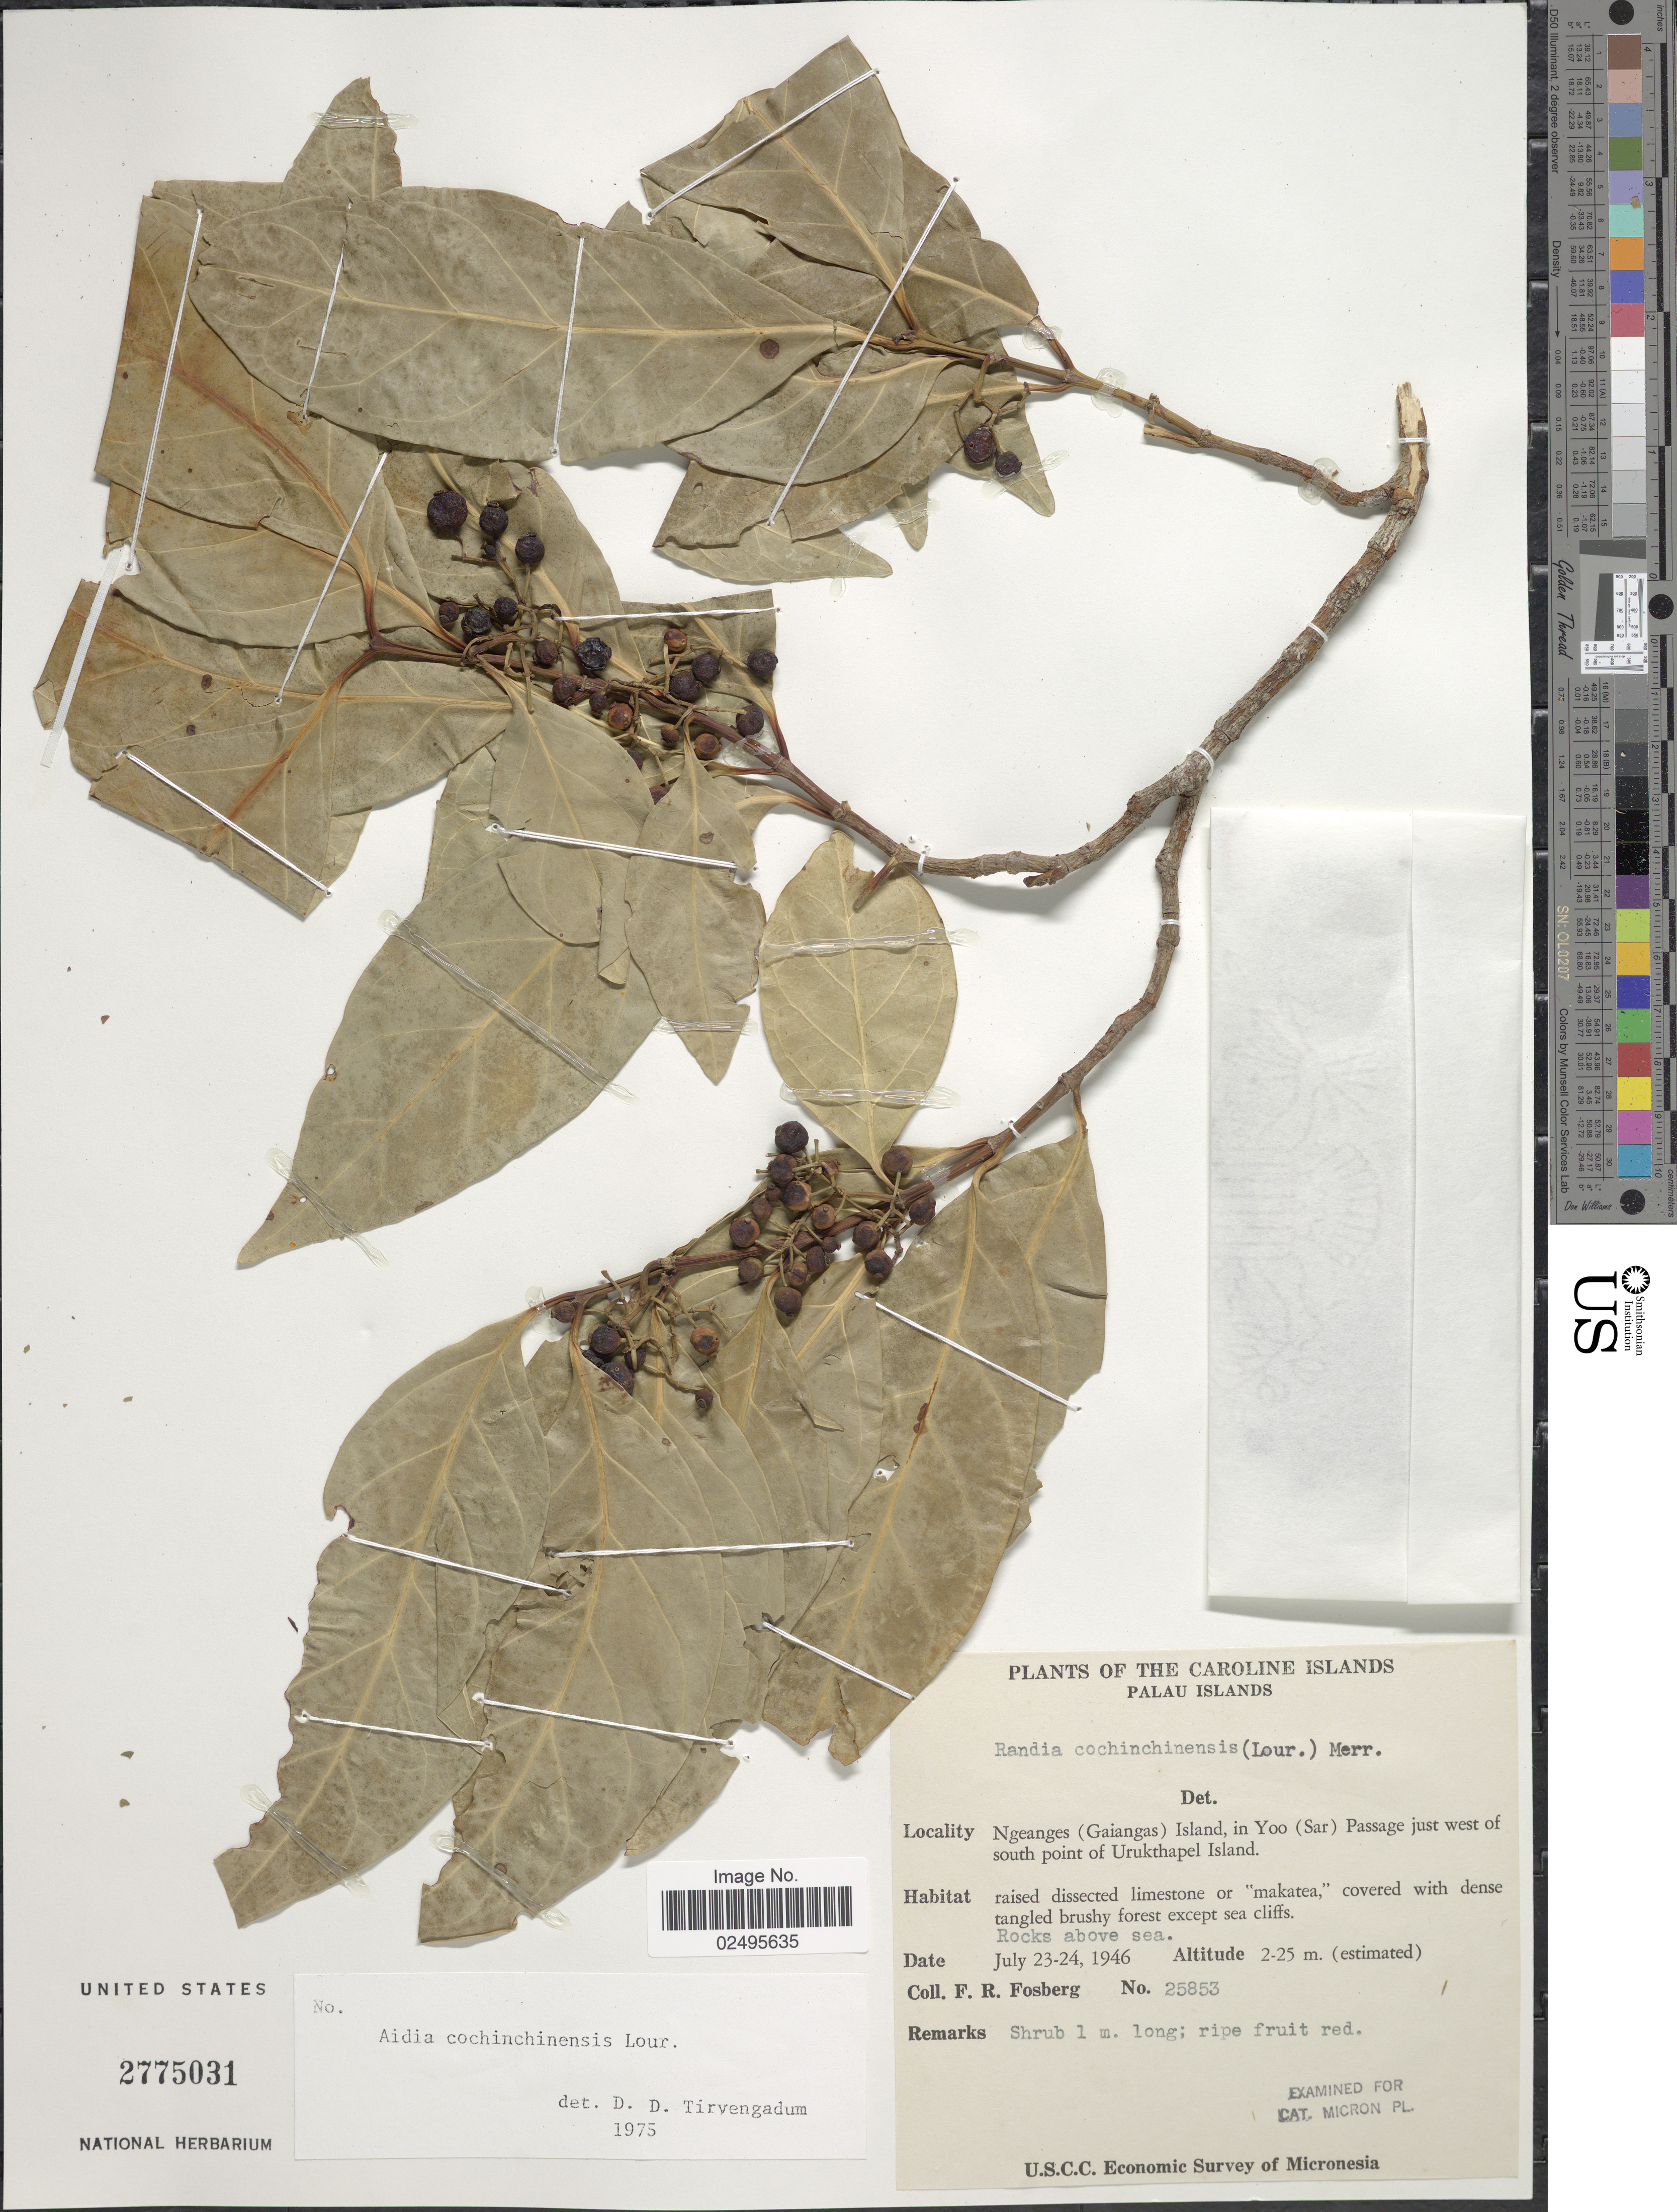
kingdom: Plantae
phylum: Tracheophyta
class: Magnoliopsida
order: Gentianales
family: Rubiaceae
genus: Aidia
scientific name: Aidia graeffei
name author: (Reinecke) Tirveng.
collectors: F. R. Fosberg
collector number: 25853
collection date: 1946-07-23/1946-07-24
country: Palau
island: Ngeanges (Gaiangas)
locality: Caroline Islands. Palau Islands. Ngeanges (Gaiangas) Island, in Yoo (Sar) Passage just west of south point of Urukthapel Island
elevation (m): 2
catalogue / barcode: US 2775031